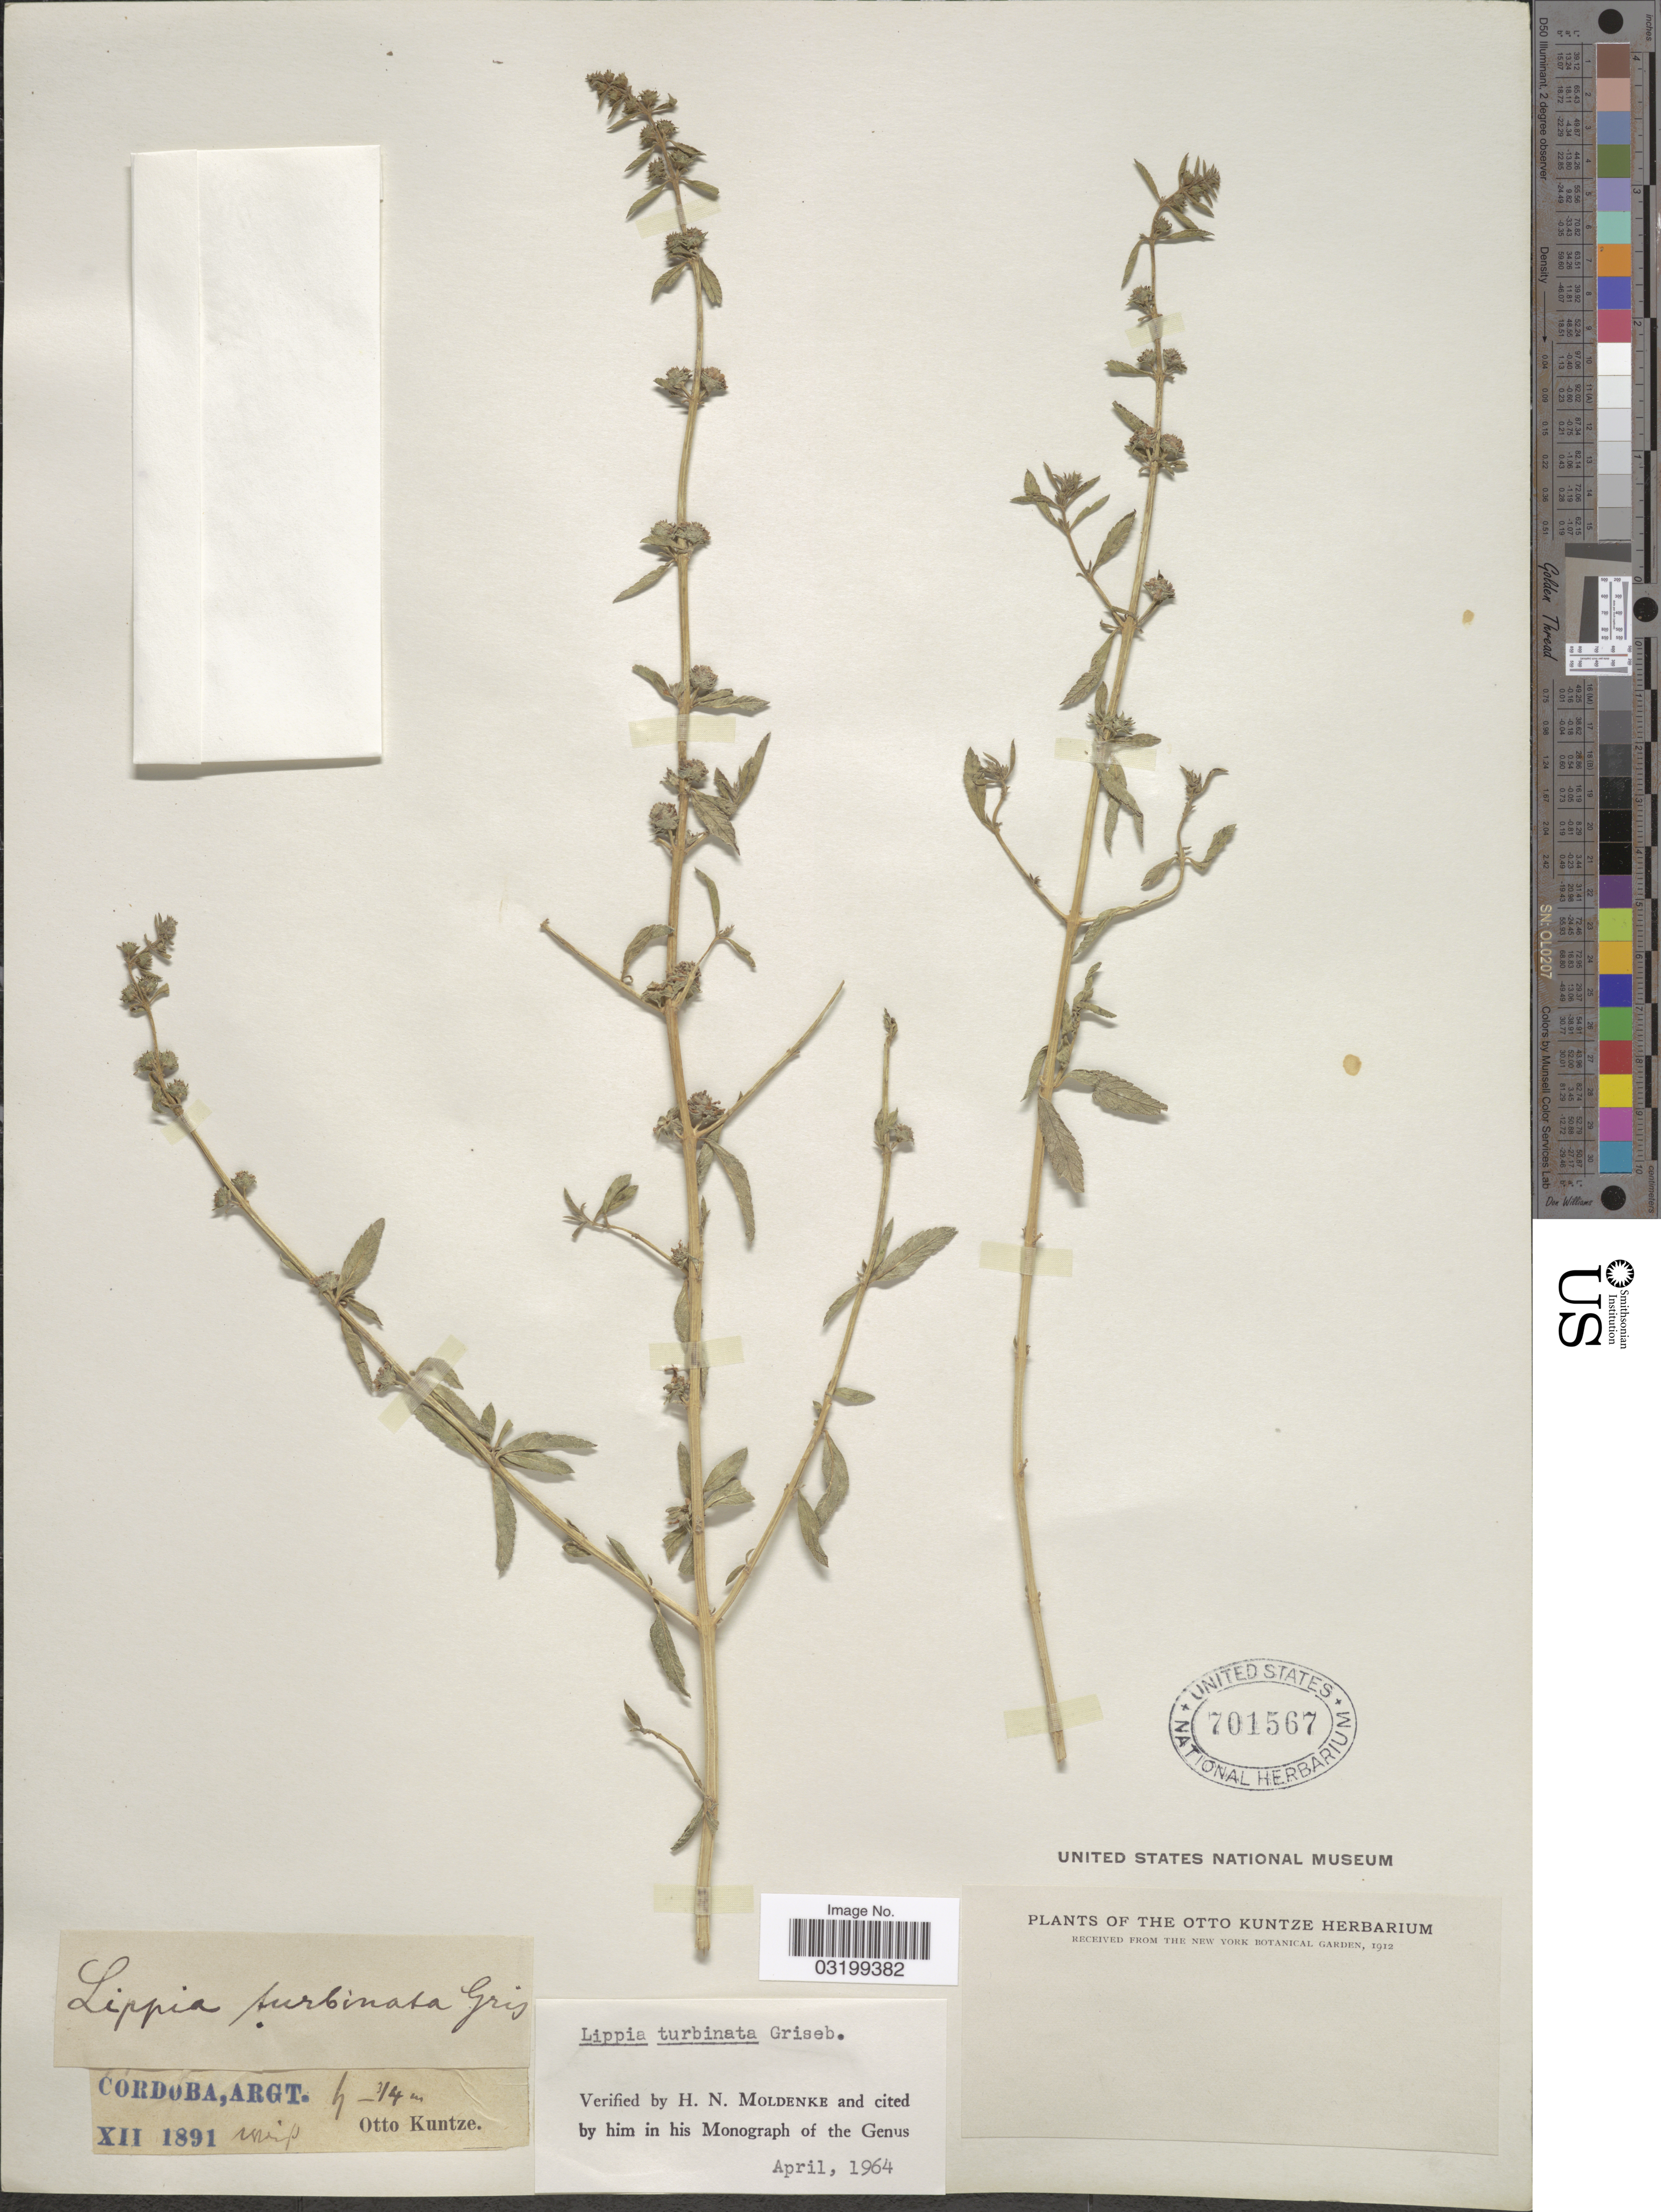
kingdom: Plantae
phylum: Tracheophyta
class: Magnoliopsida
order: Lamiales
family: Verbenaceae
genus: Lippia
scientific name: Lippia turbinata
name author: Griseb.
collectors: C.E.O. Kuntze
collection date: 1891-12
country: Argentina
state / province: Cordoba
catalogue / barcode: US 701567